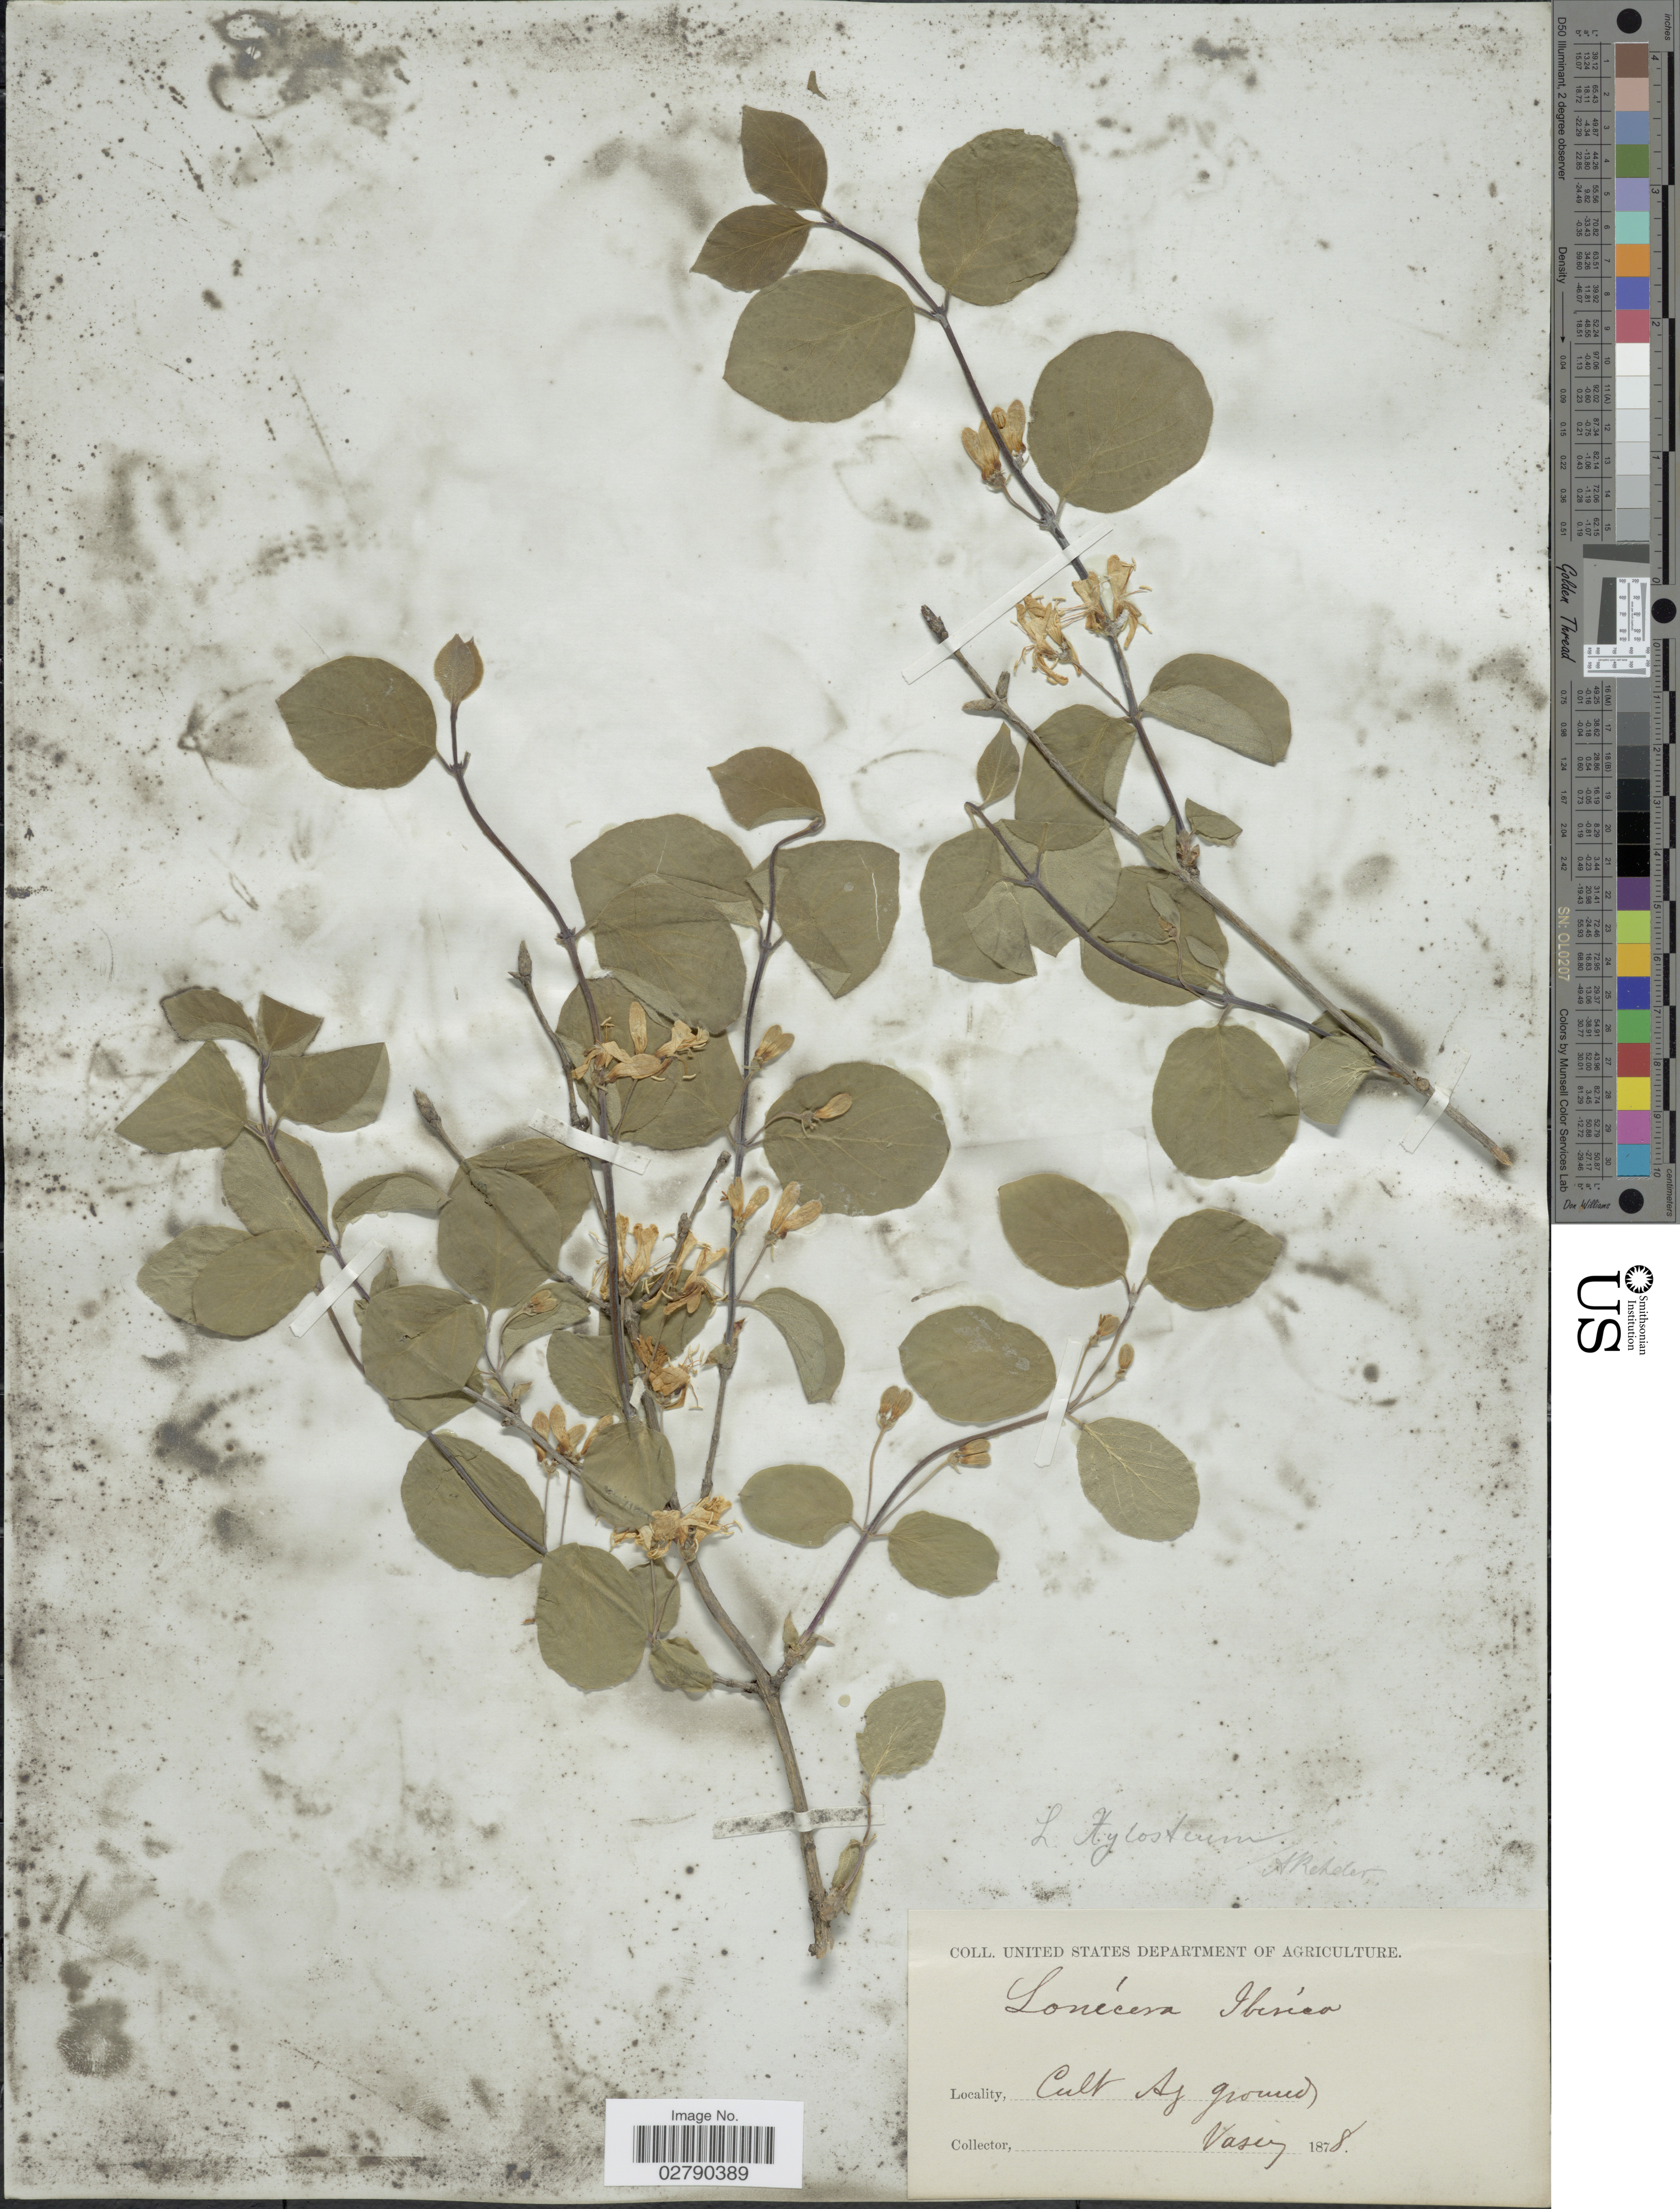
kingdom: Plantae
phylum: Tracheophyta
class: Magnoliopsida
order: Dipsacales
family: Caprifoliaceae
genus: Lonicera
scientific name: Lonicera xylosteum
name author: L.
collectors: Vasey, --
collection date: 1878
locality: Cult. Ag. grounds.